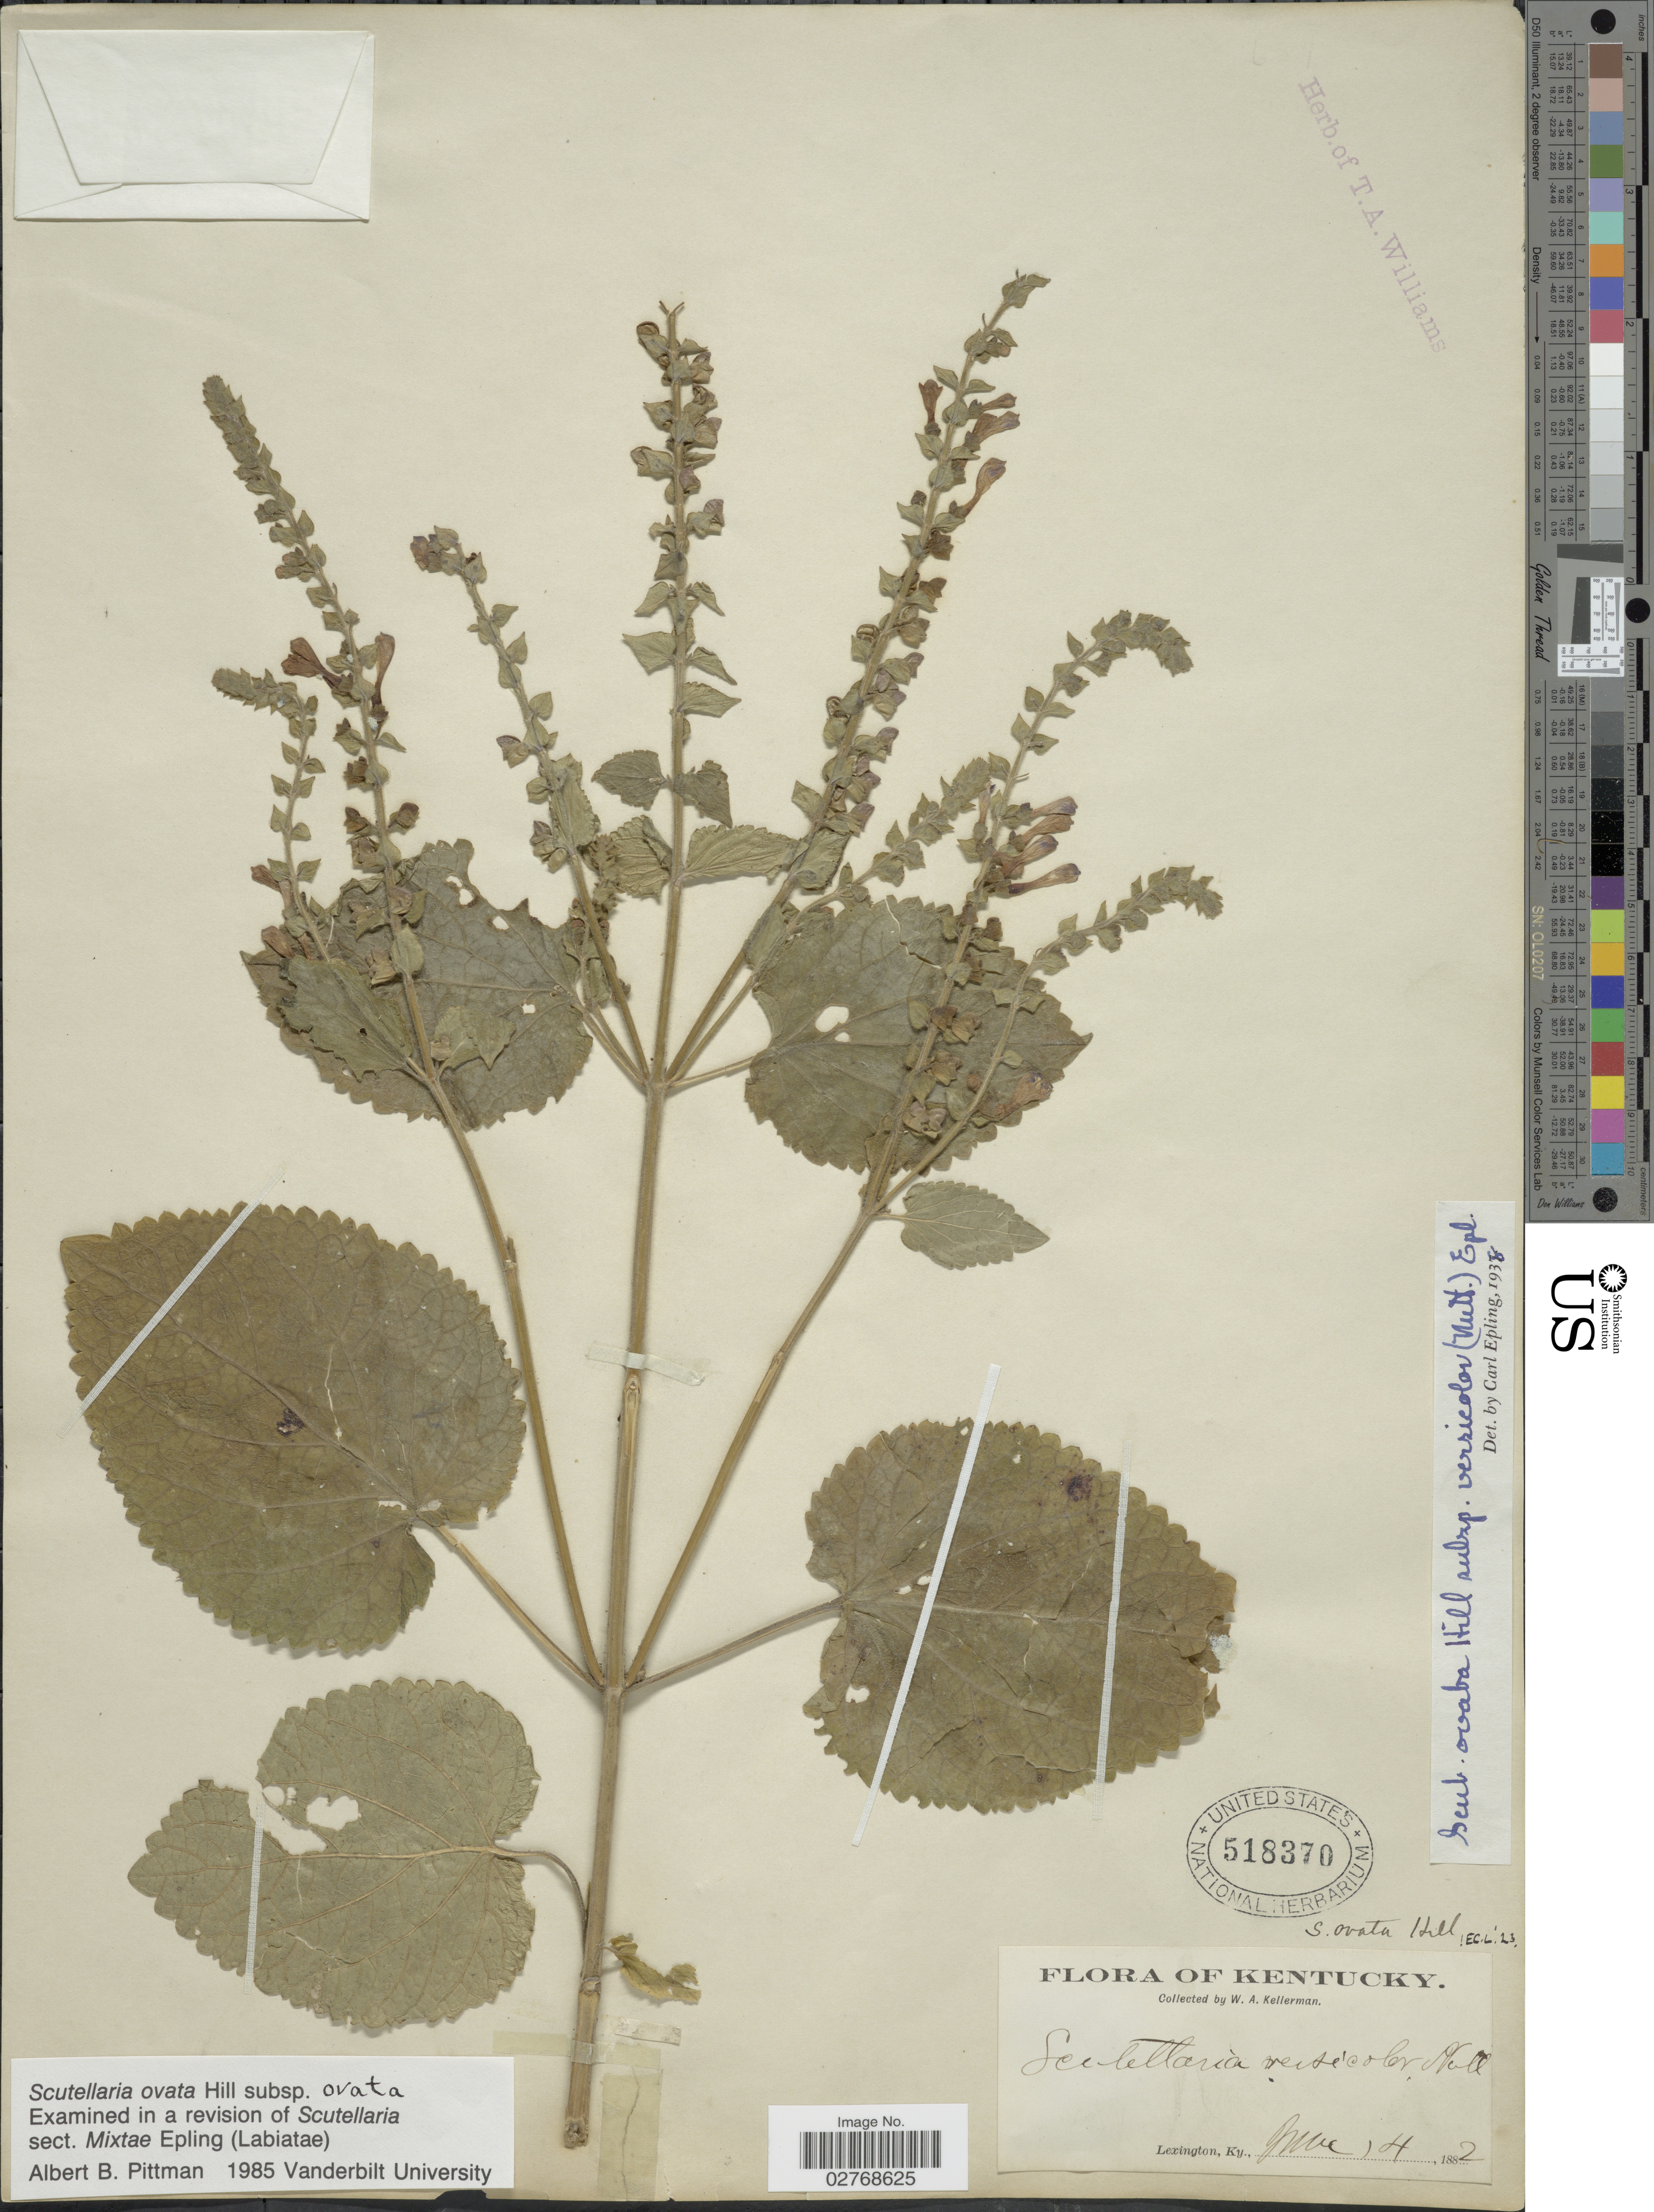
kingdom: Plantae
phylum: Tracheophyta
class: Magnoliopsida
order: Lamiales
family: Lamiaceae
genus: Scutellaria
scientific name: Scutellaria ovata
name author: Hill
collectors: W. Kellerman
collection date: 1882-06-04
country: United States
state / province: Kentucky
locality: Lexington.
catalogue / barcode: US 518370